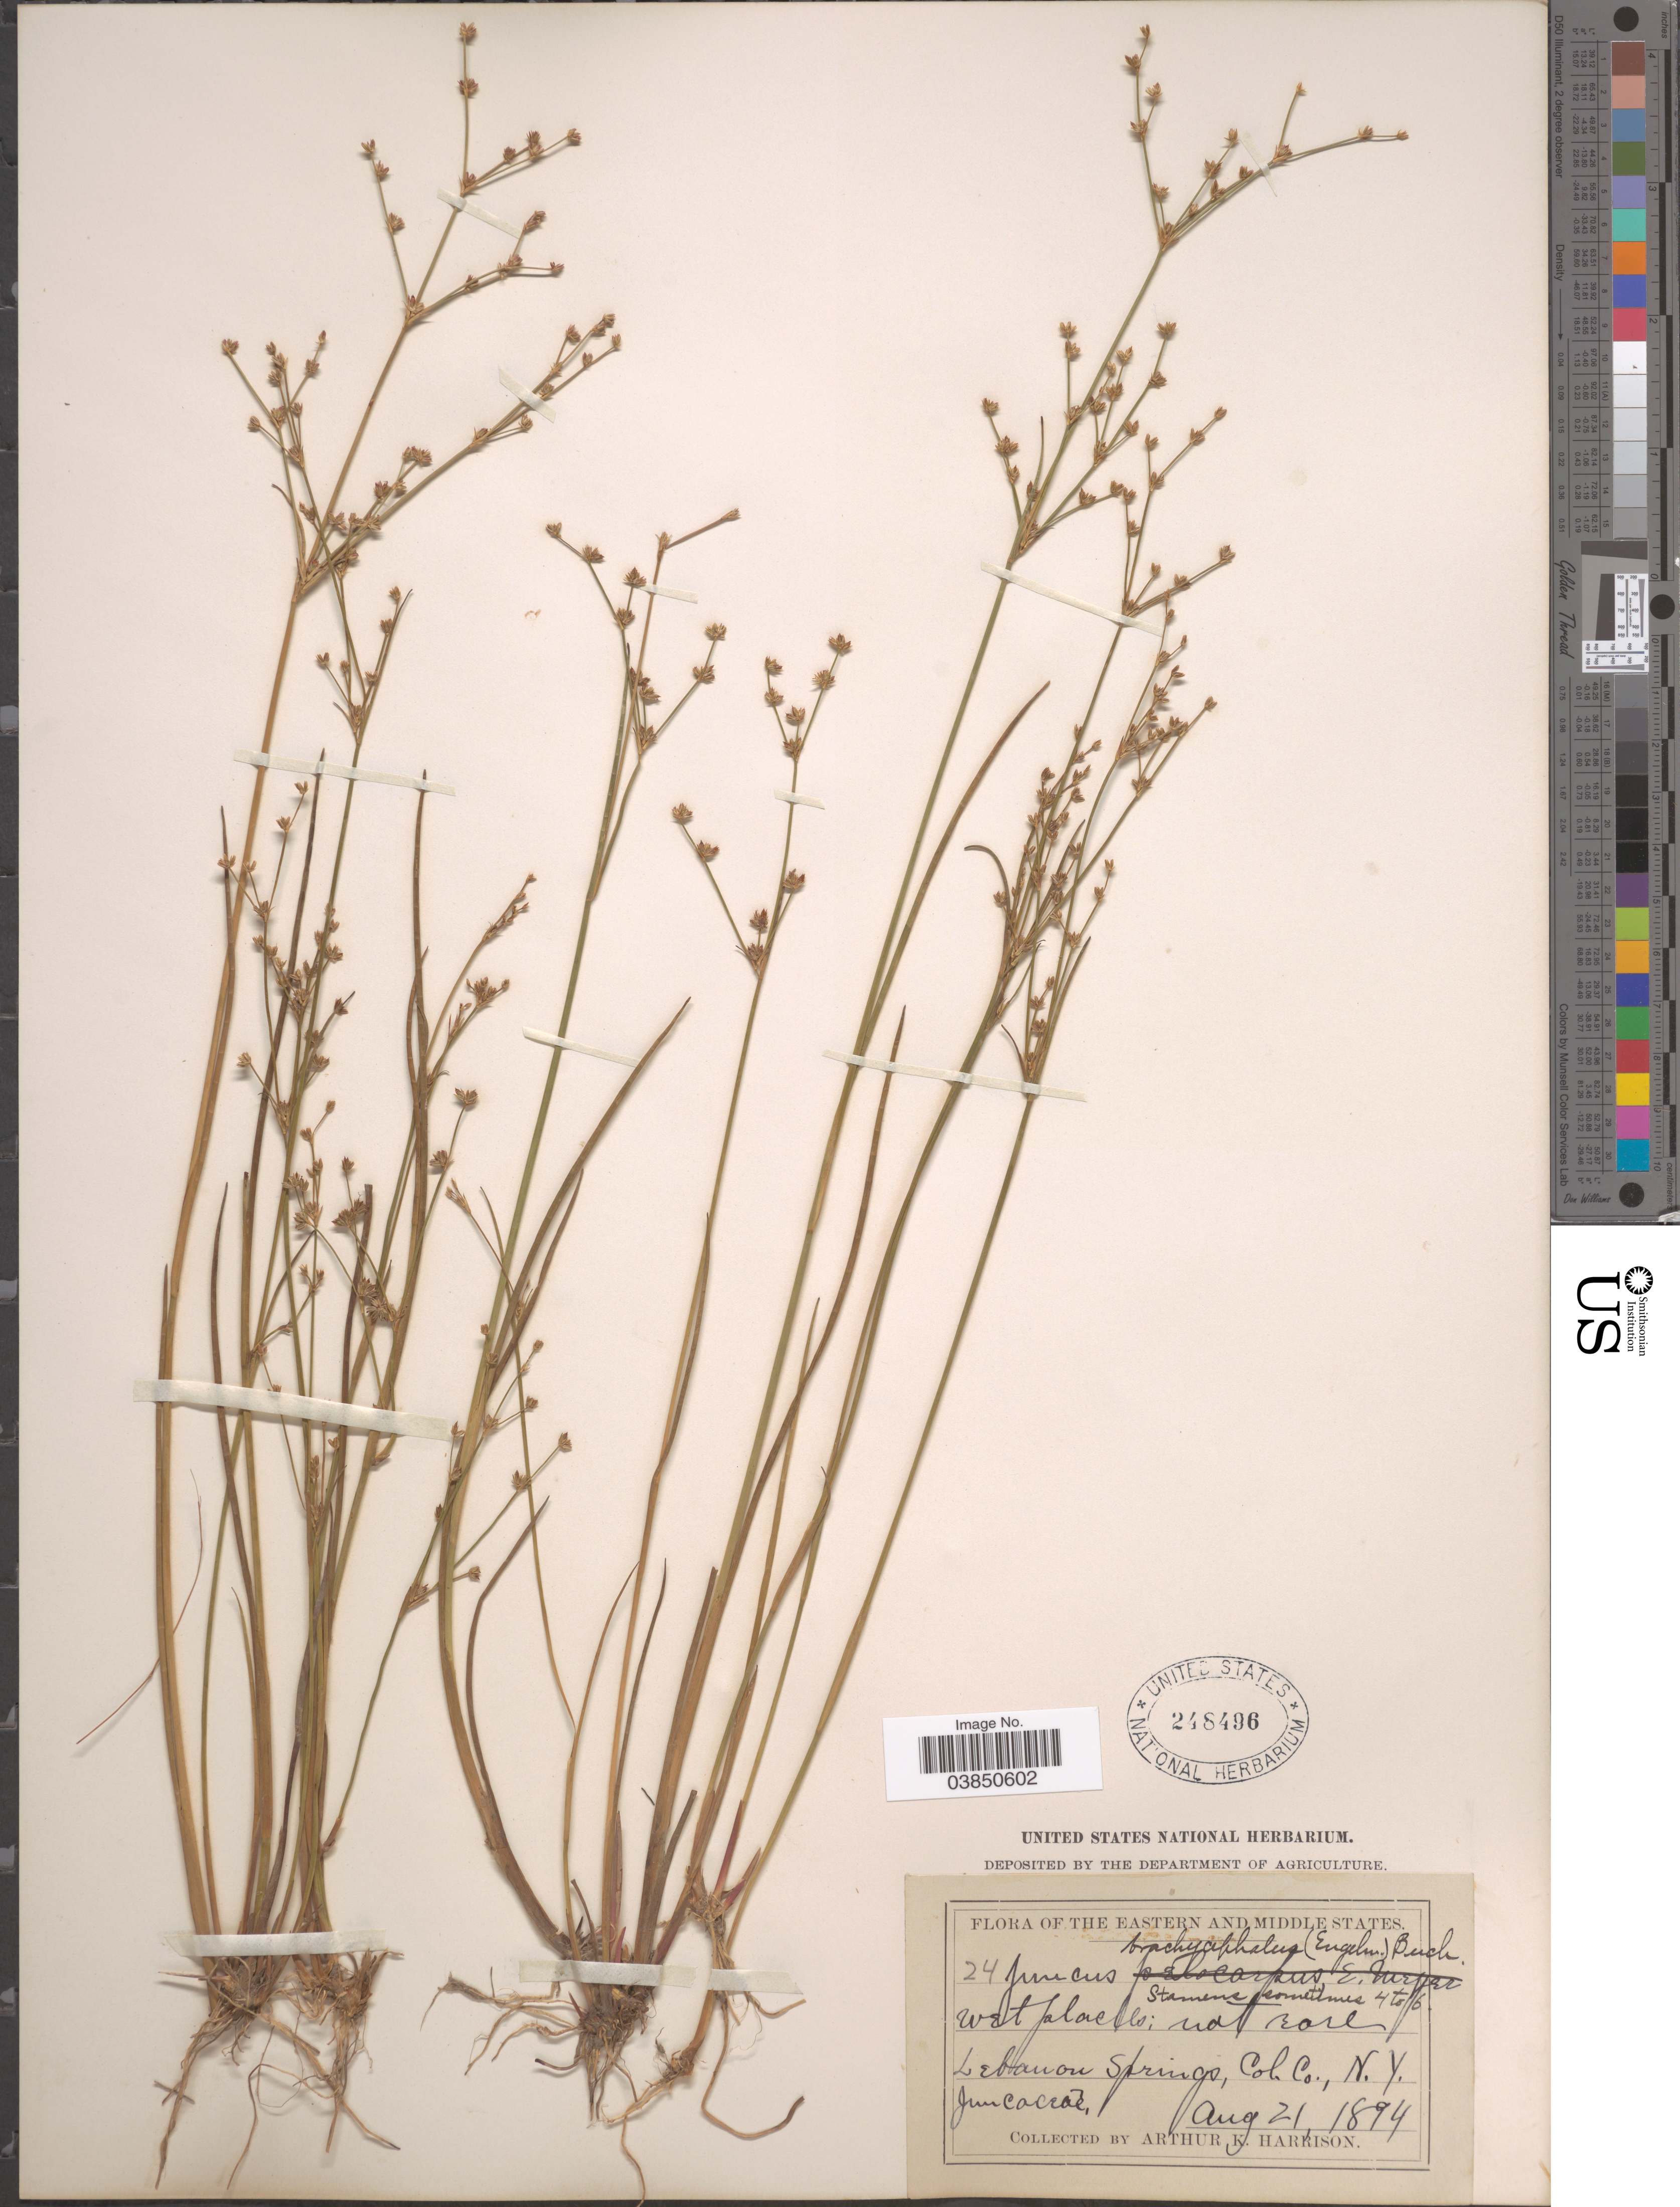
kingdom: Plantae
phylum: Tracheophyta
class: Liliopsida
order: Poales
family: Juncaceae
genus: Juncus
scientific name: Juncus brachycephalus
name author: (Engelm.) Buchenau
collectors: A. K. Harrison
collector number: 24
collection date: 1894-08-21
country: United States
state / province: New York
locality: The Eastern and Middle States. Lebanon Springs, Col. Co.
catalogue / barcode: US 248496